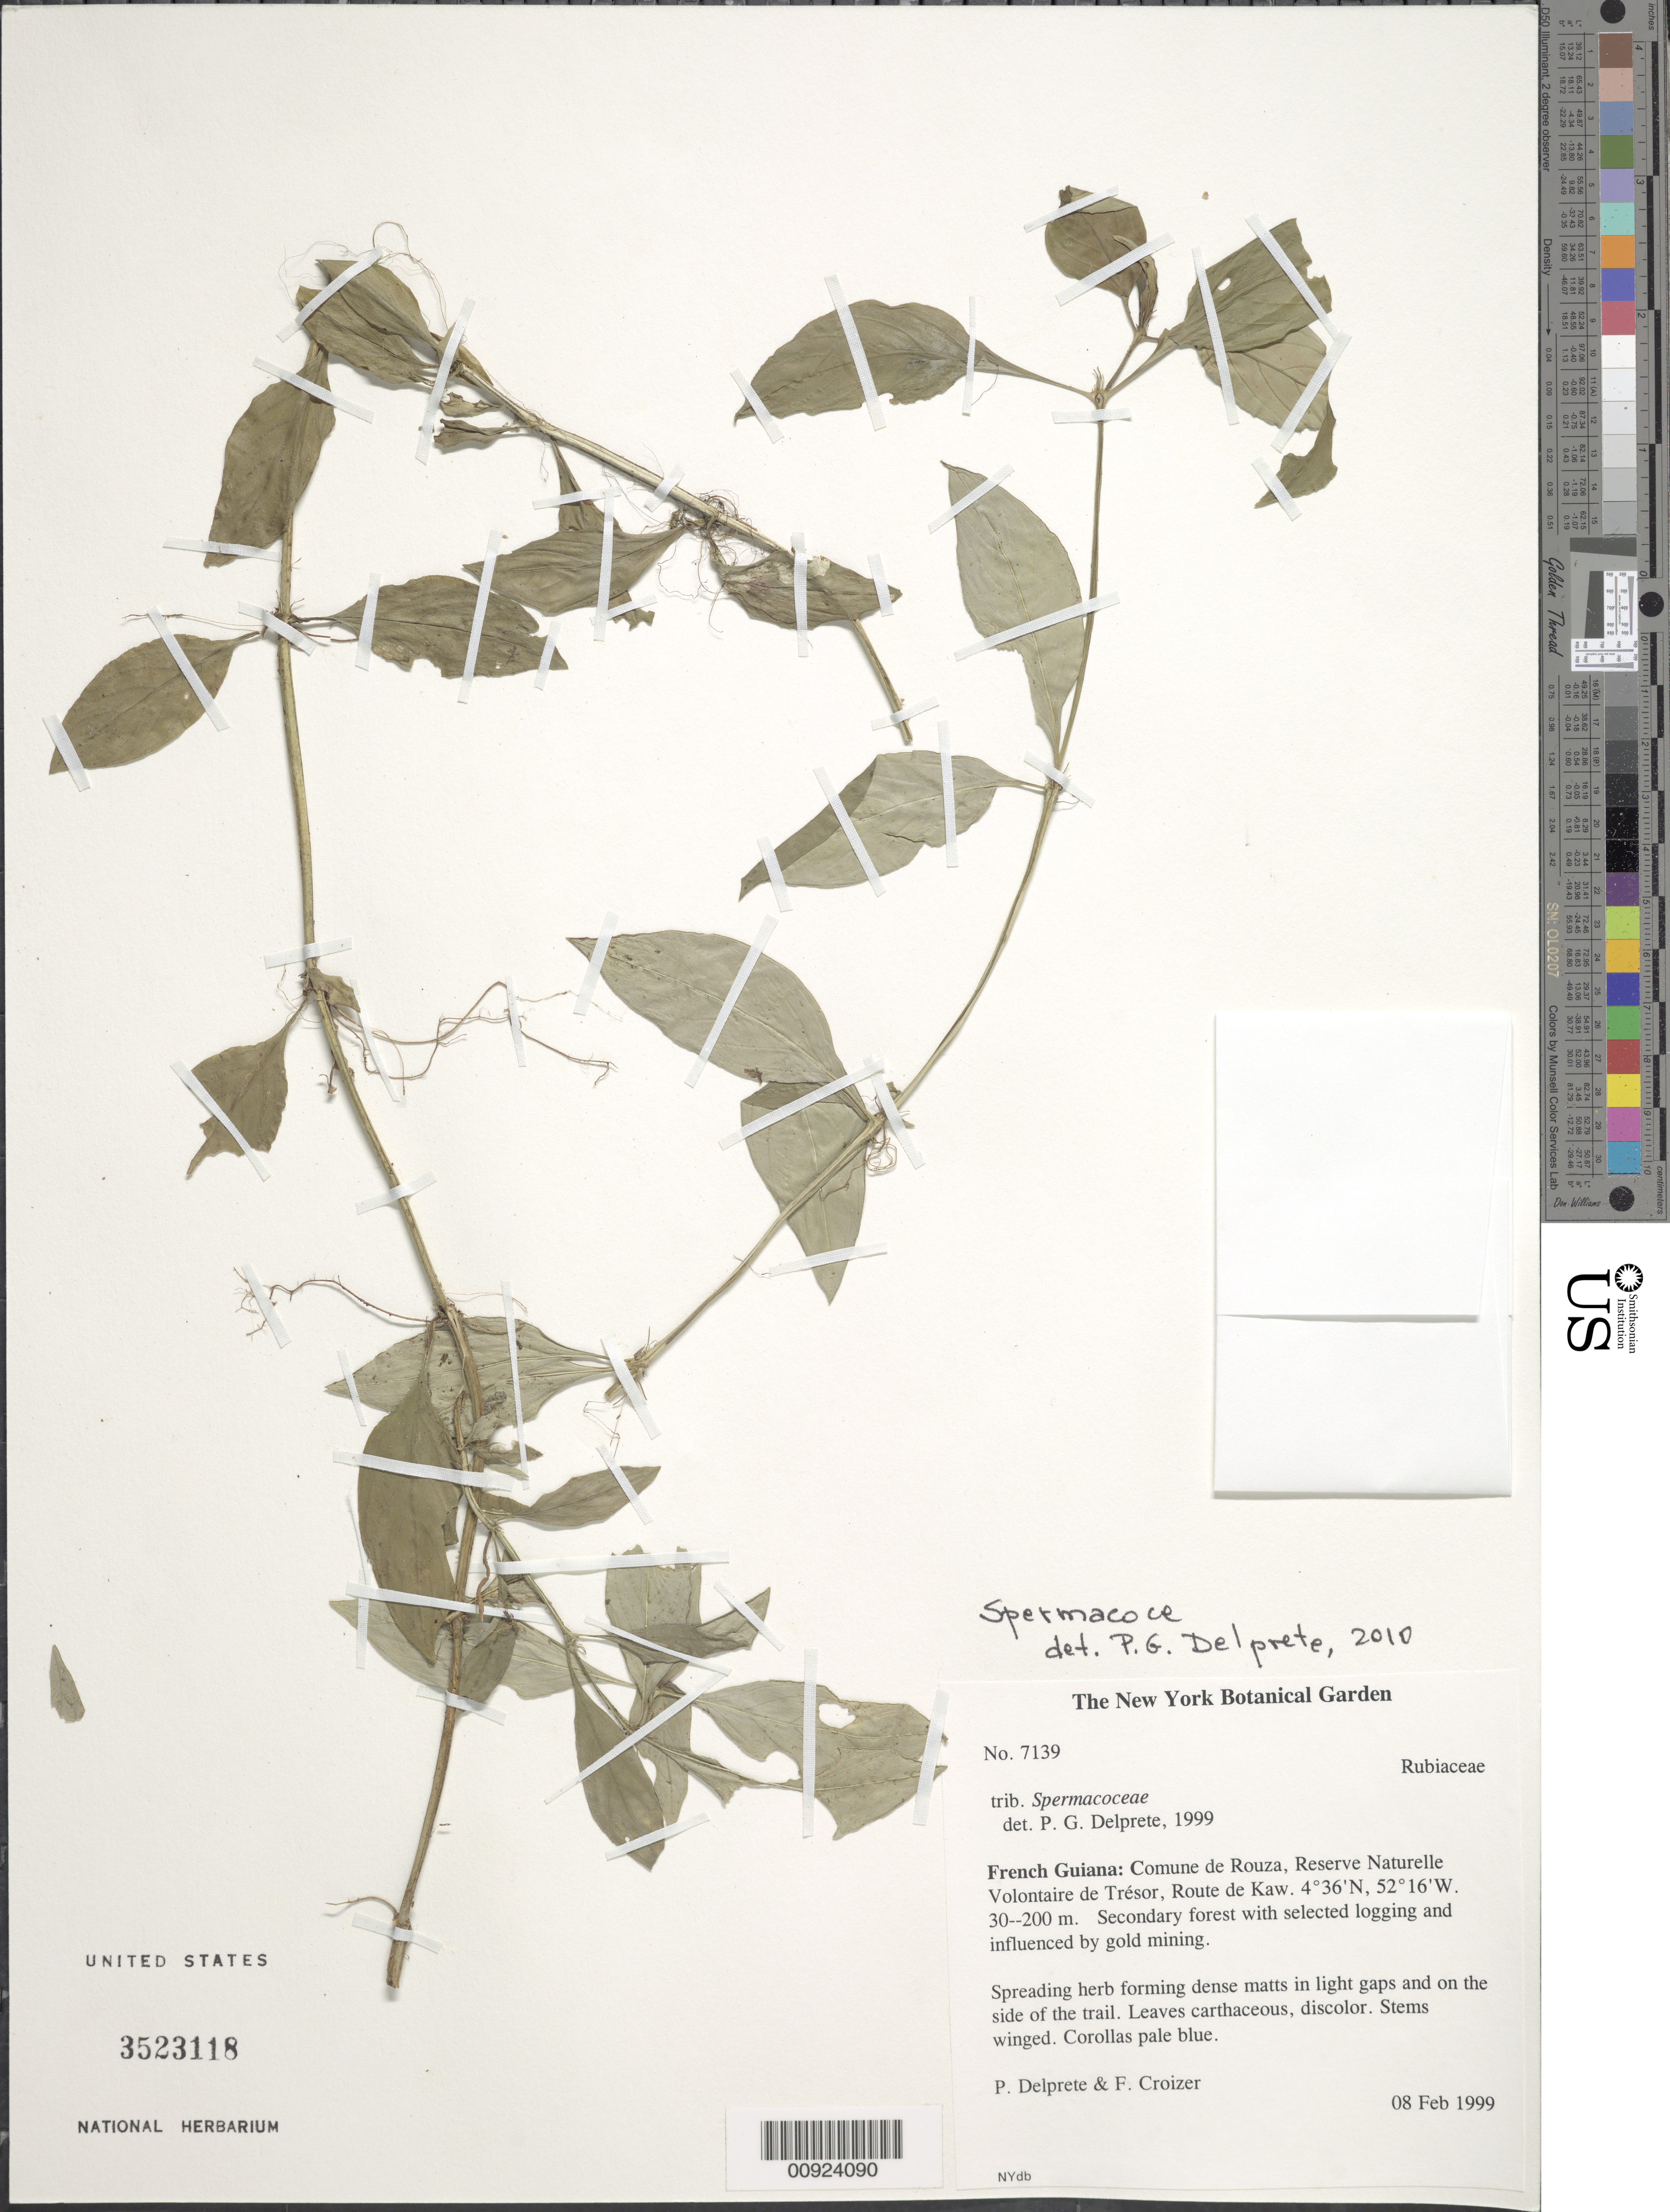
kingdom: Plantae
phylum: Tracheophyta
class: Magnoliopsida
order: Gentianales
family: Rubiaceae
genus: Spermacoce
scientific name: Spermacoce sp.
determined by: Delprete, P. G., Herb. de Guyane Cay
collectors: P. G. Delprete & F. Crozier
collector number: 7139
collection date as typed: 8-Feb-99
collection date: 1999-02-08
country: French Guiana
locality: Comune de Rouza, Reserve Naturelle Volontaire de Trésor, Route de Kaw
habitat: Secondary forest with selected logging and influrence by gold mining; in light gaps and on the side of the trail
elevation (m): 30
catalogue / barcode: US 3523118